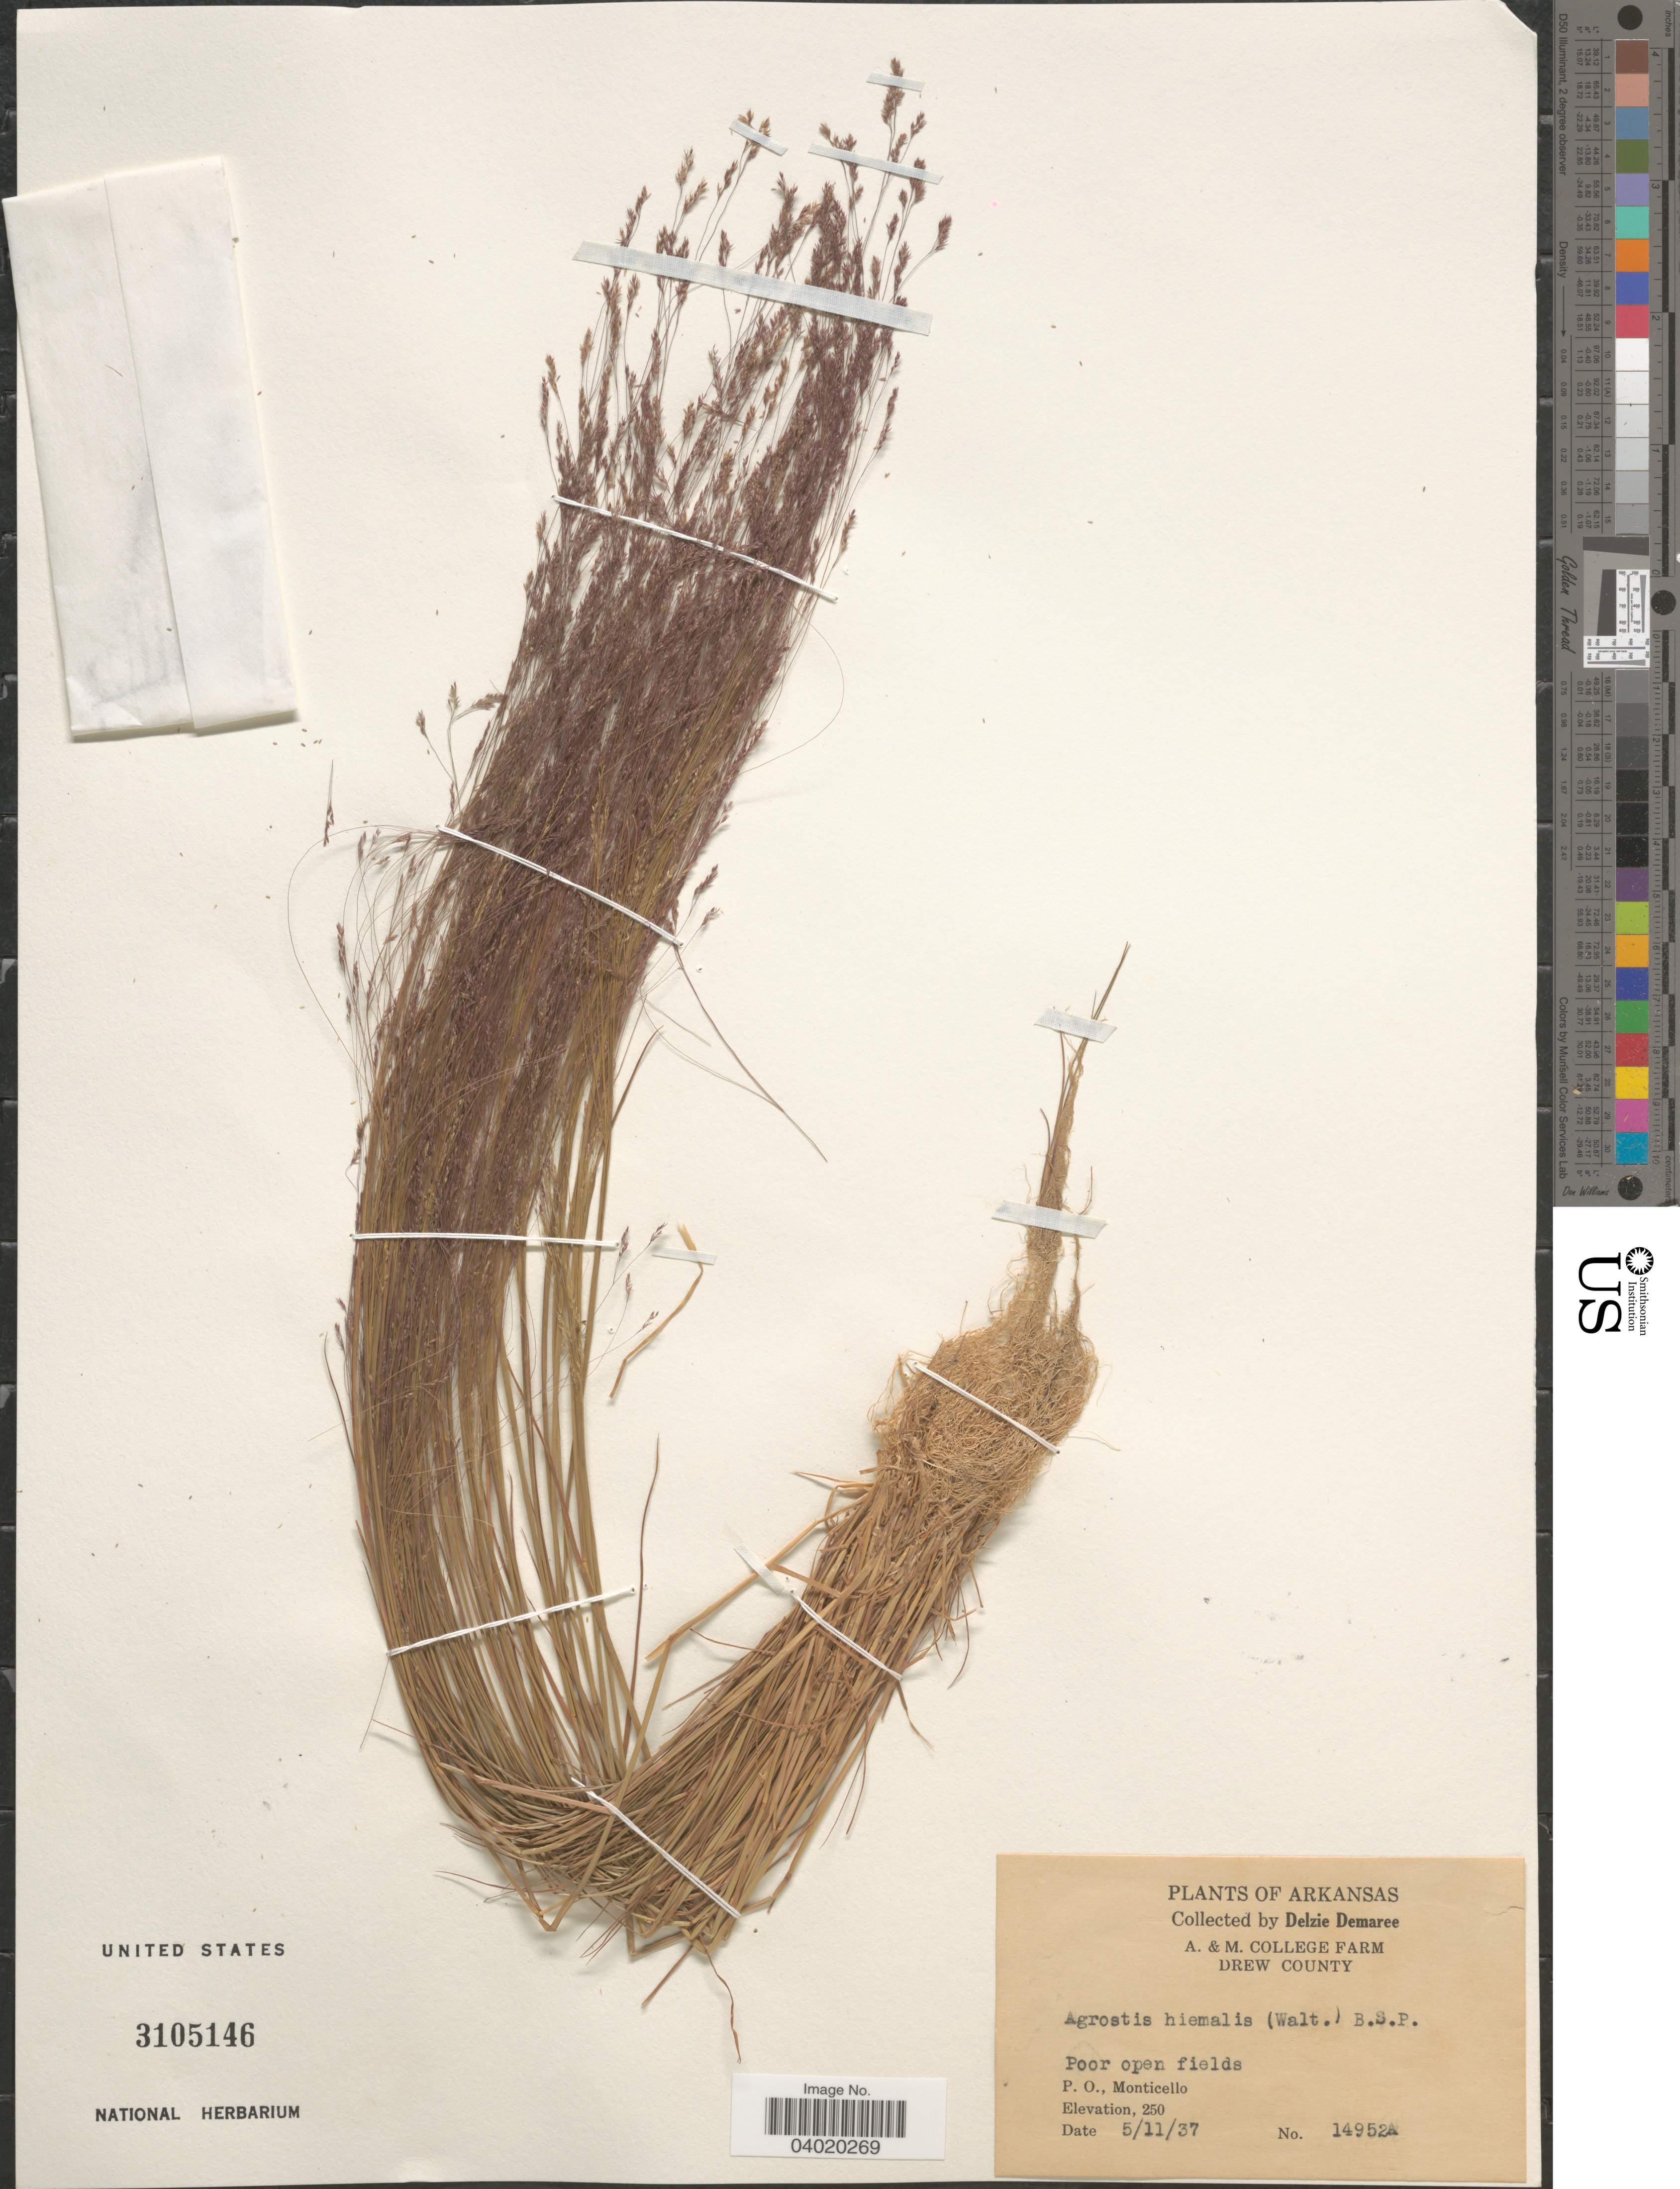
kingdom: Plantae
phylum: Tracheophyta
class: Liliopsida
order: Poales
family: Poaceae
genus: Agrostis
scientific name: Agrostis hyemalis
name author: (Walter) Britton et al.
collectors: D. Demaree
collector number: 14952A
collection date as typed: Transcribed d/m/y: 11/5/37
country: United States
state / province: Arkansas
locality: Drew County. P. O., Monticello.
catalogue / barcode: US 3105146